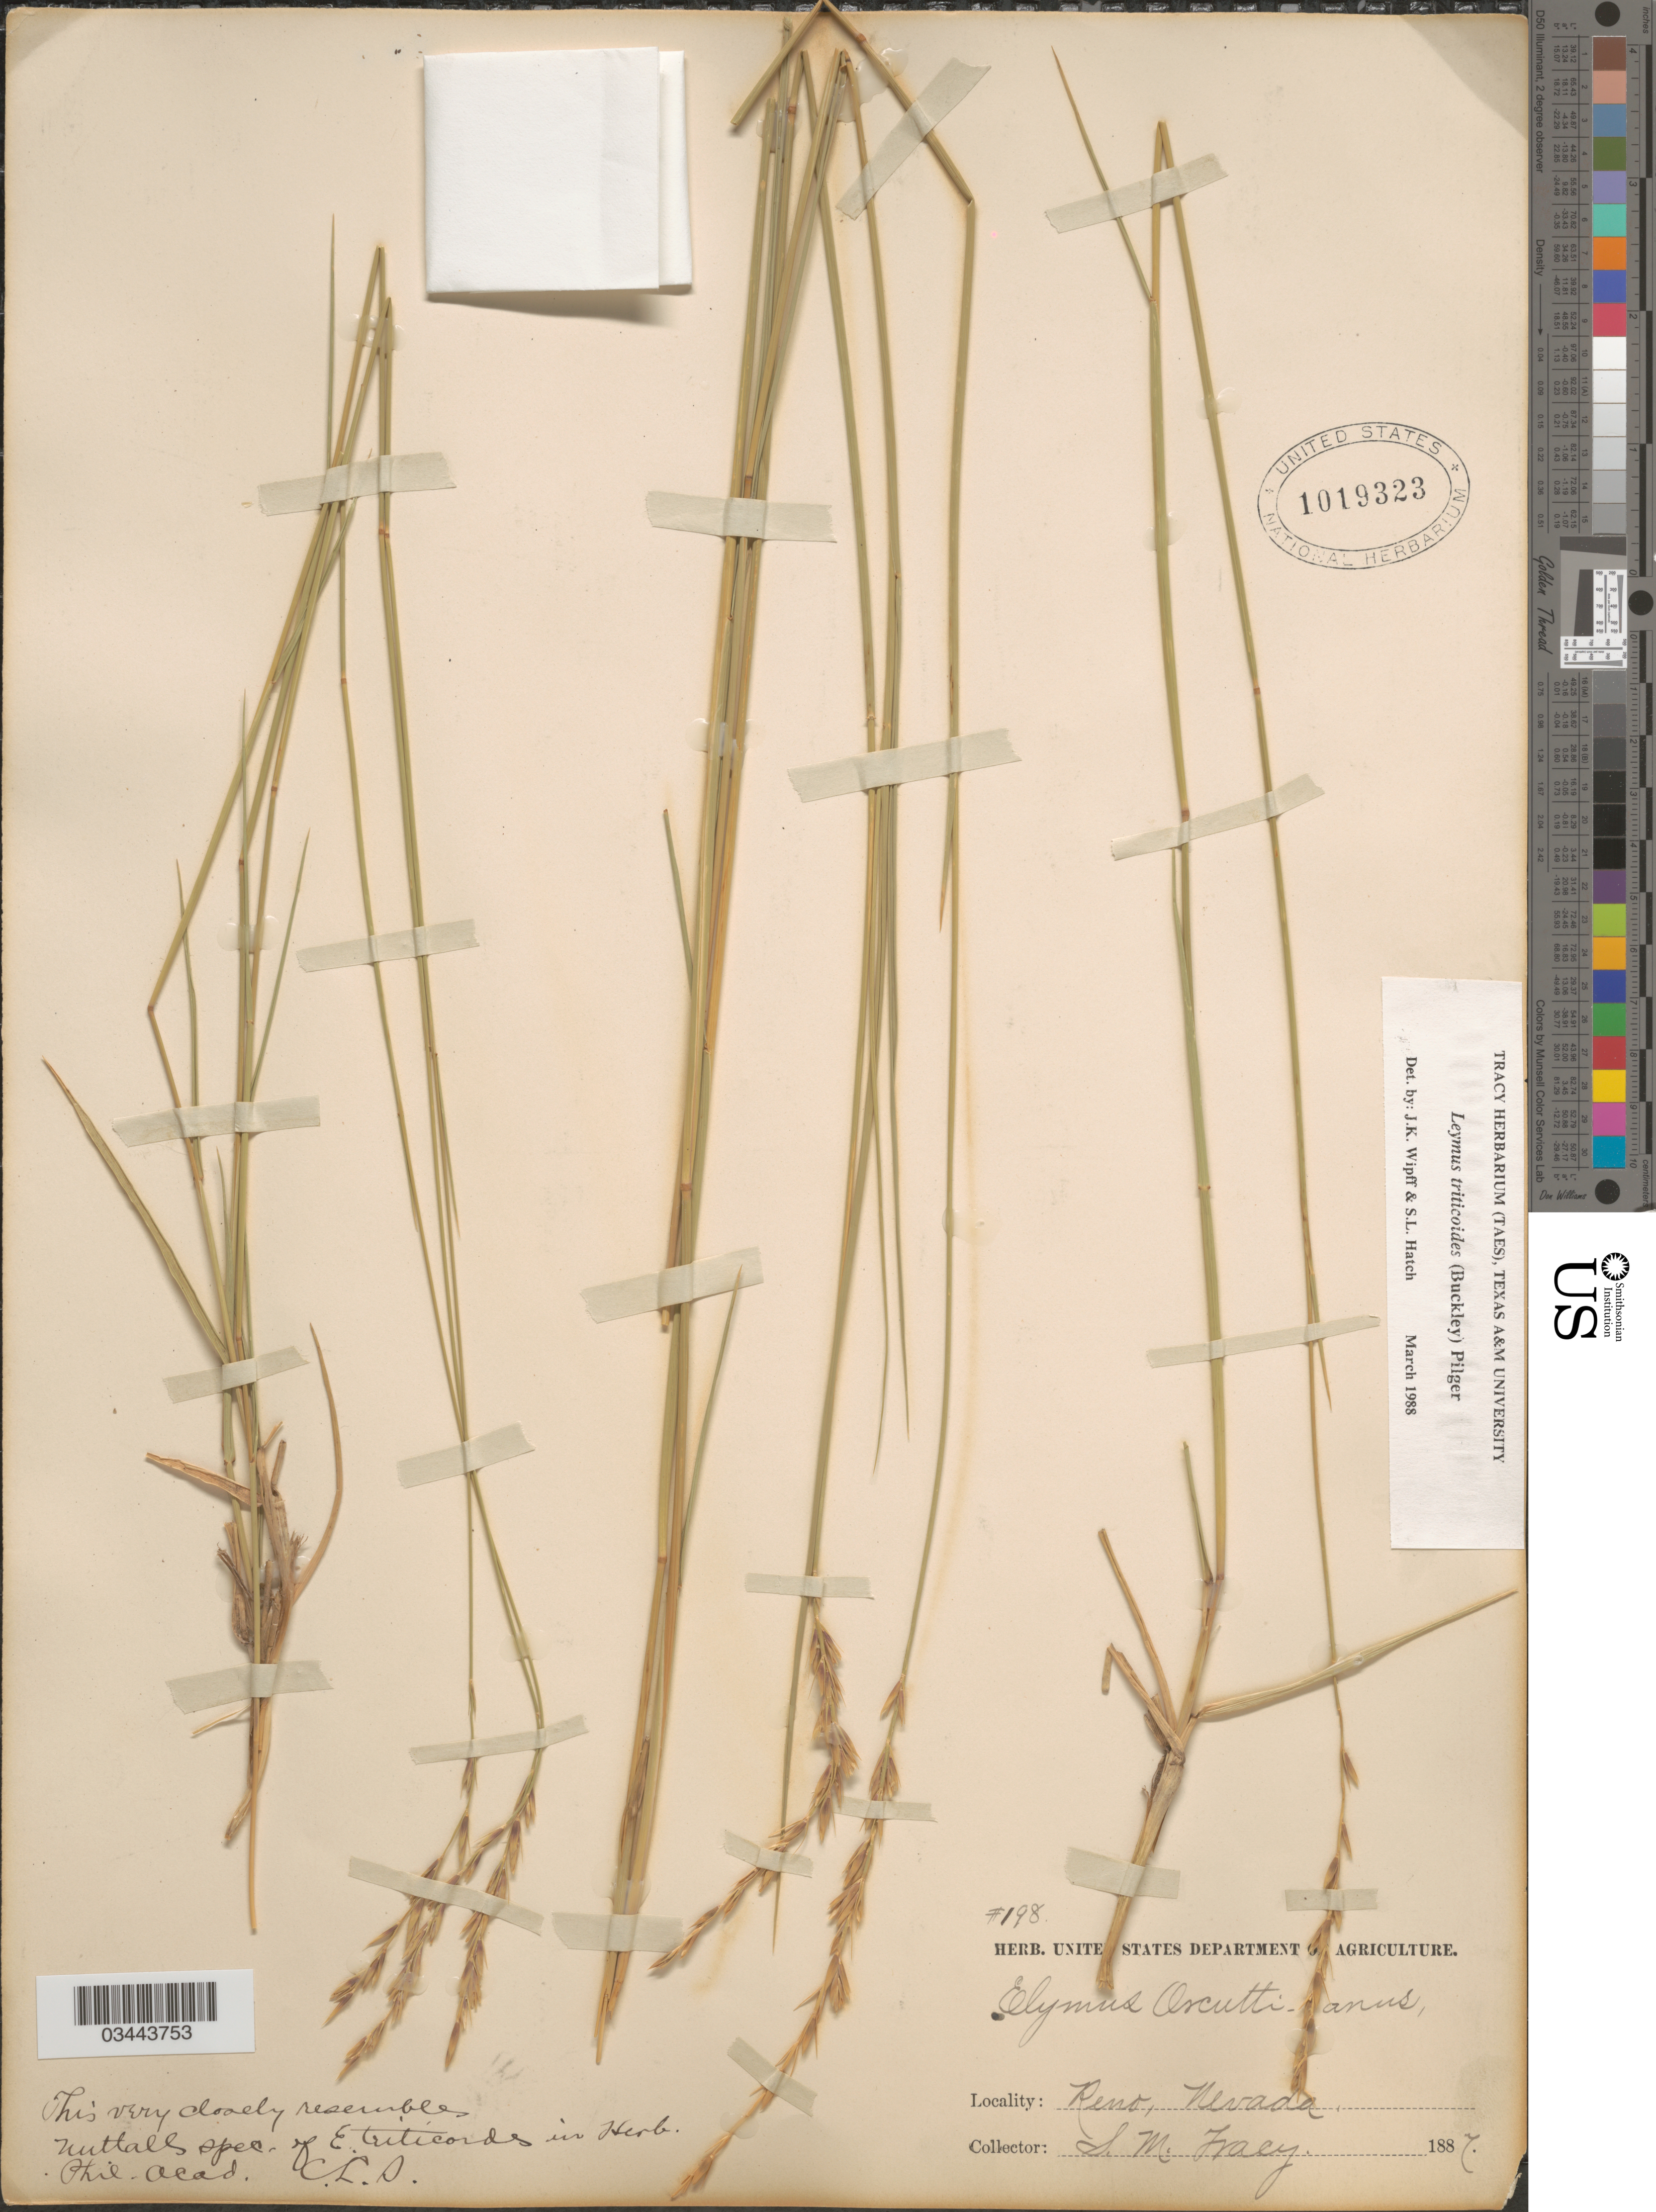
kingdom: Plantae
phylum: Tracheophyta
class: Liliopsida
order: Poales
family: Poaceae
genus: Leymus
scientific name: Leymus triticoides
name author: (Buckley) Pilg.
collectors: S. M. Tracy & C. L. S.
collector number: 198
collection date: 1887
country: United States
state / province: Nevada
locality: Reno.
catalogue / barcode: US 1019323